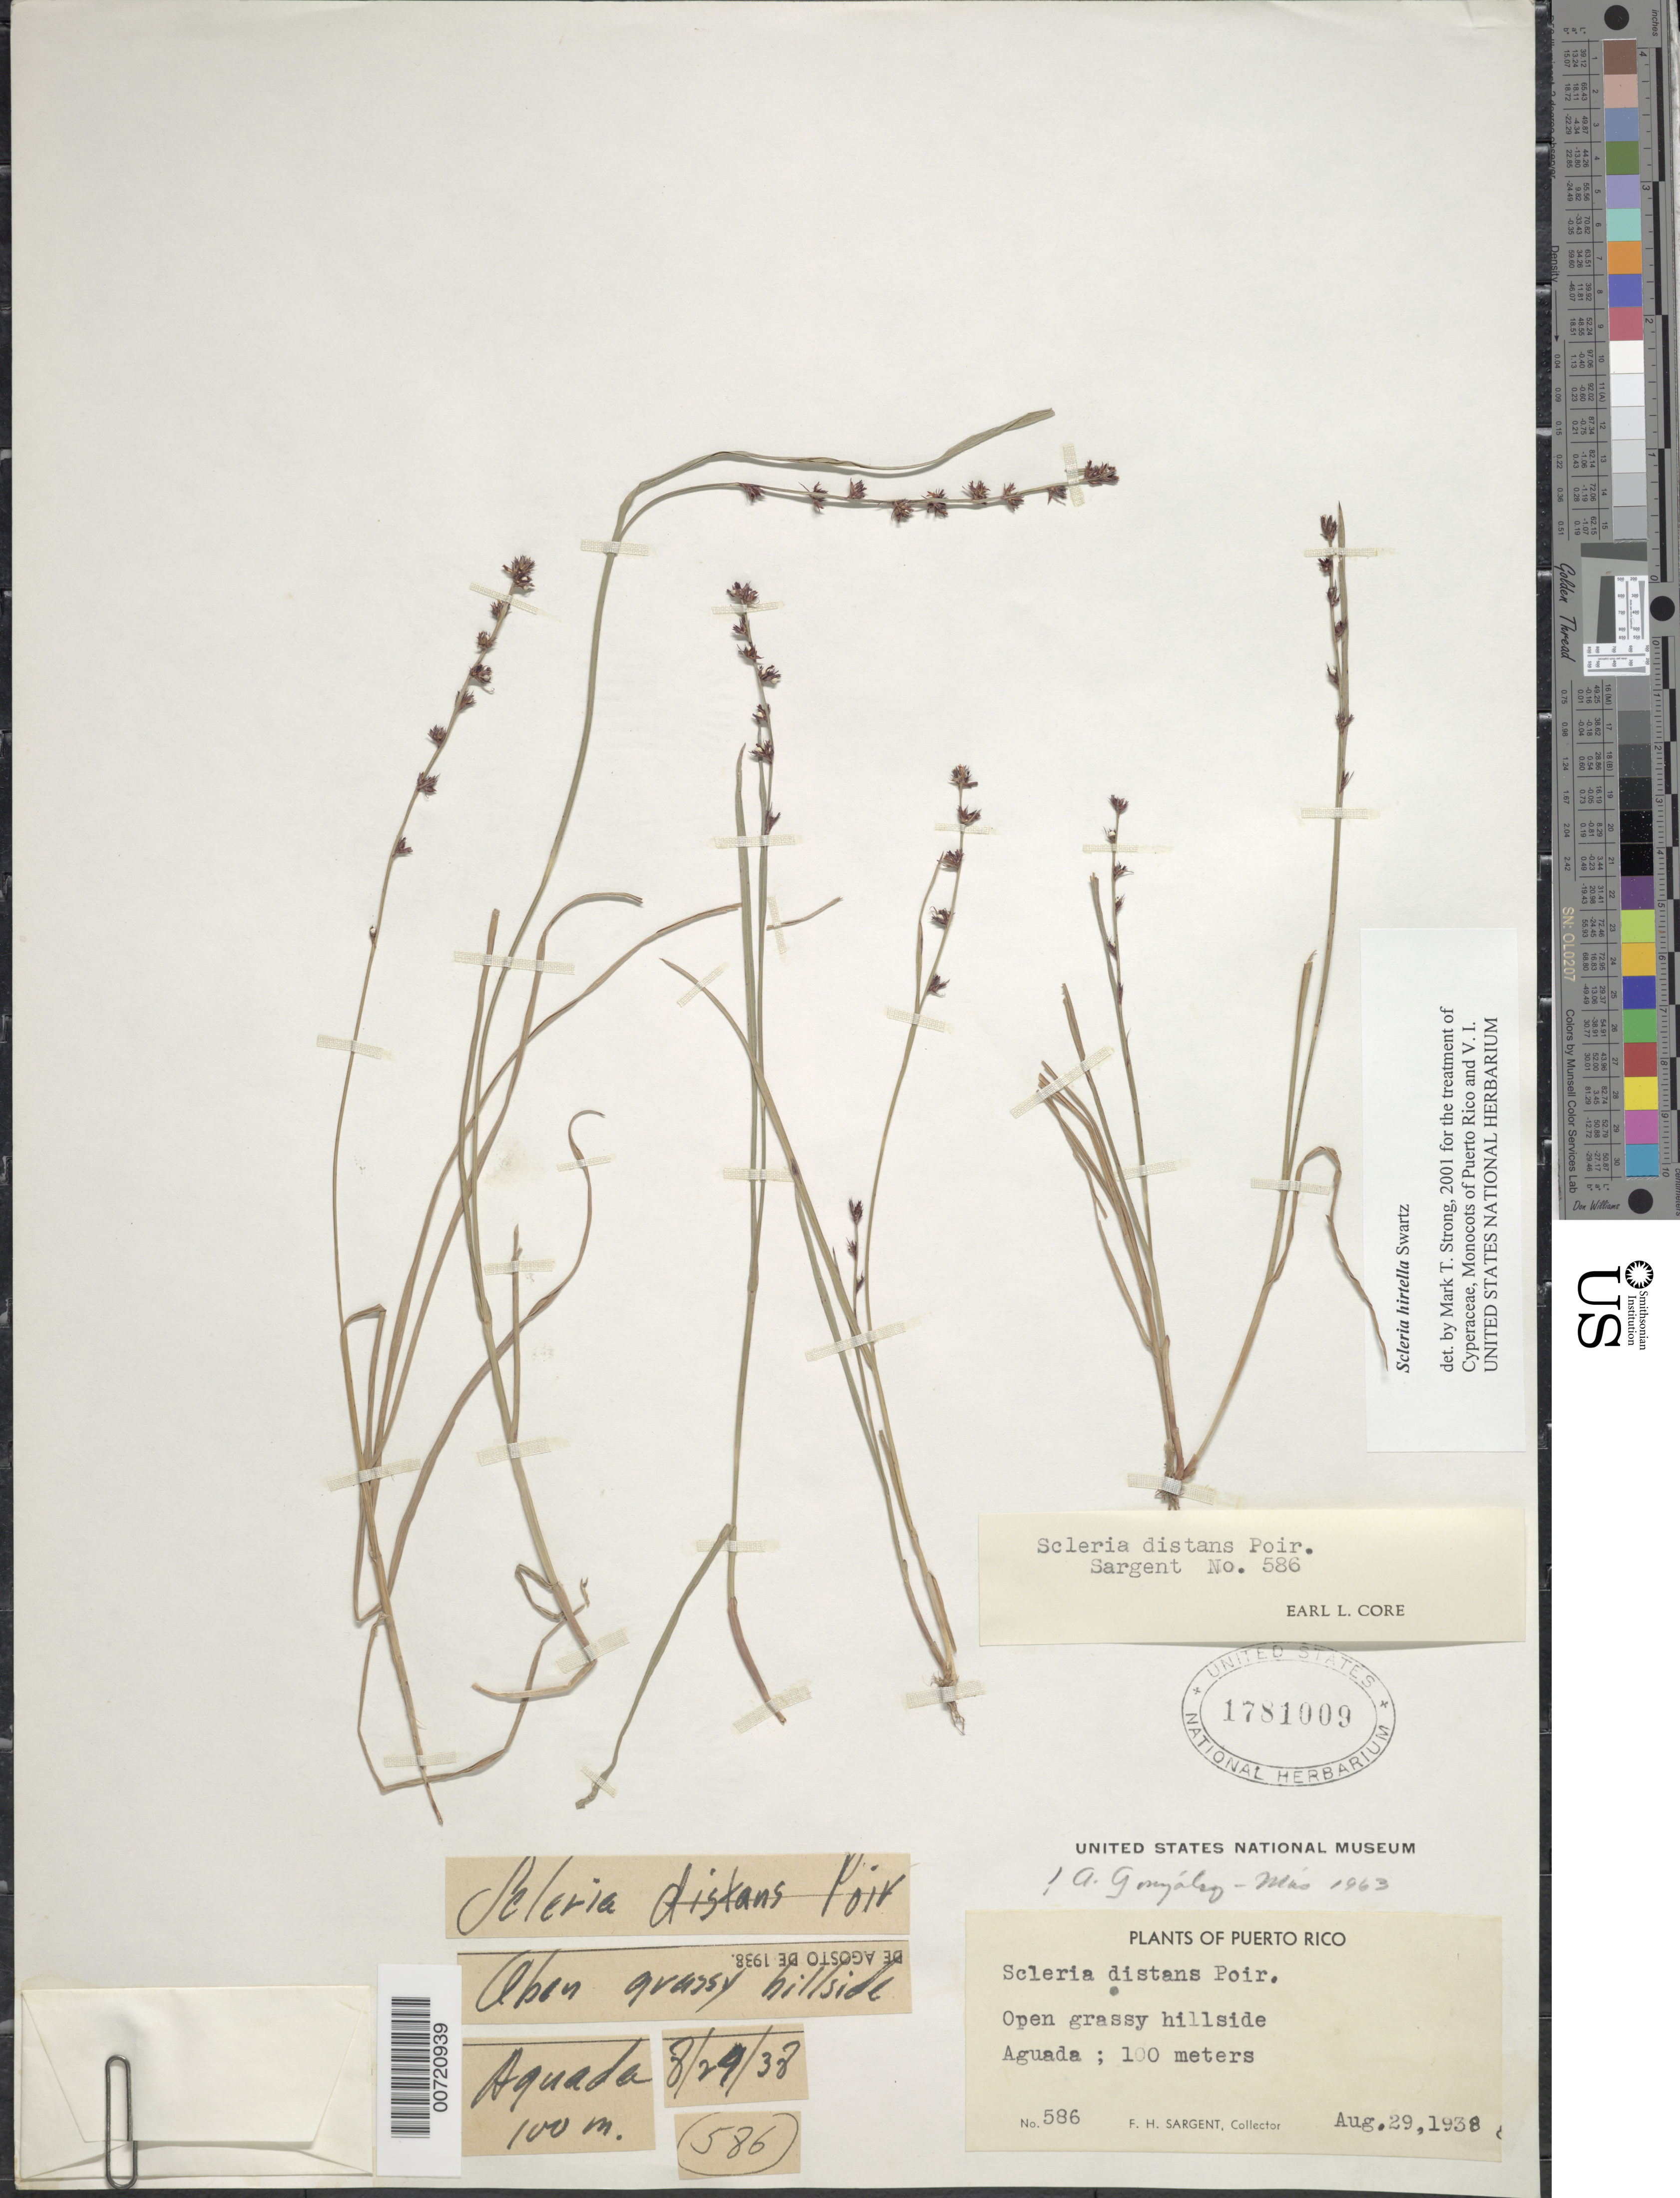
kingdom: Plantae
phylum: Tracheophyta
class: Liliopsida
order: Poales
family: Cyperaceae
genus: Scleria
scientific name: Scleria hirtella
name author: Sw.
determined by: Strong, M. T., (US), Smithsonian Institution - National Museum of Natural History (UNITED STATES)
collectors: F. H. Sargent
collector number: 586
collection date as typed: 29 Aug 1938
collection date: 1938-08-29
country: Puerto Rico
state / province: Aguada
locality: Aguada.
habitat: Open grassy hillside.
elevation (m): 100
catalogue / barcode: US 1781009